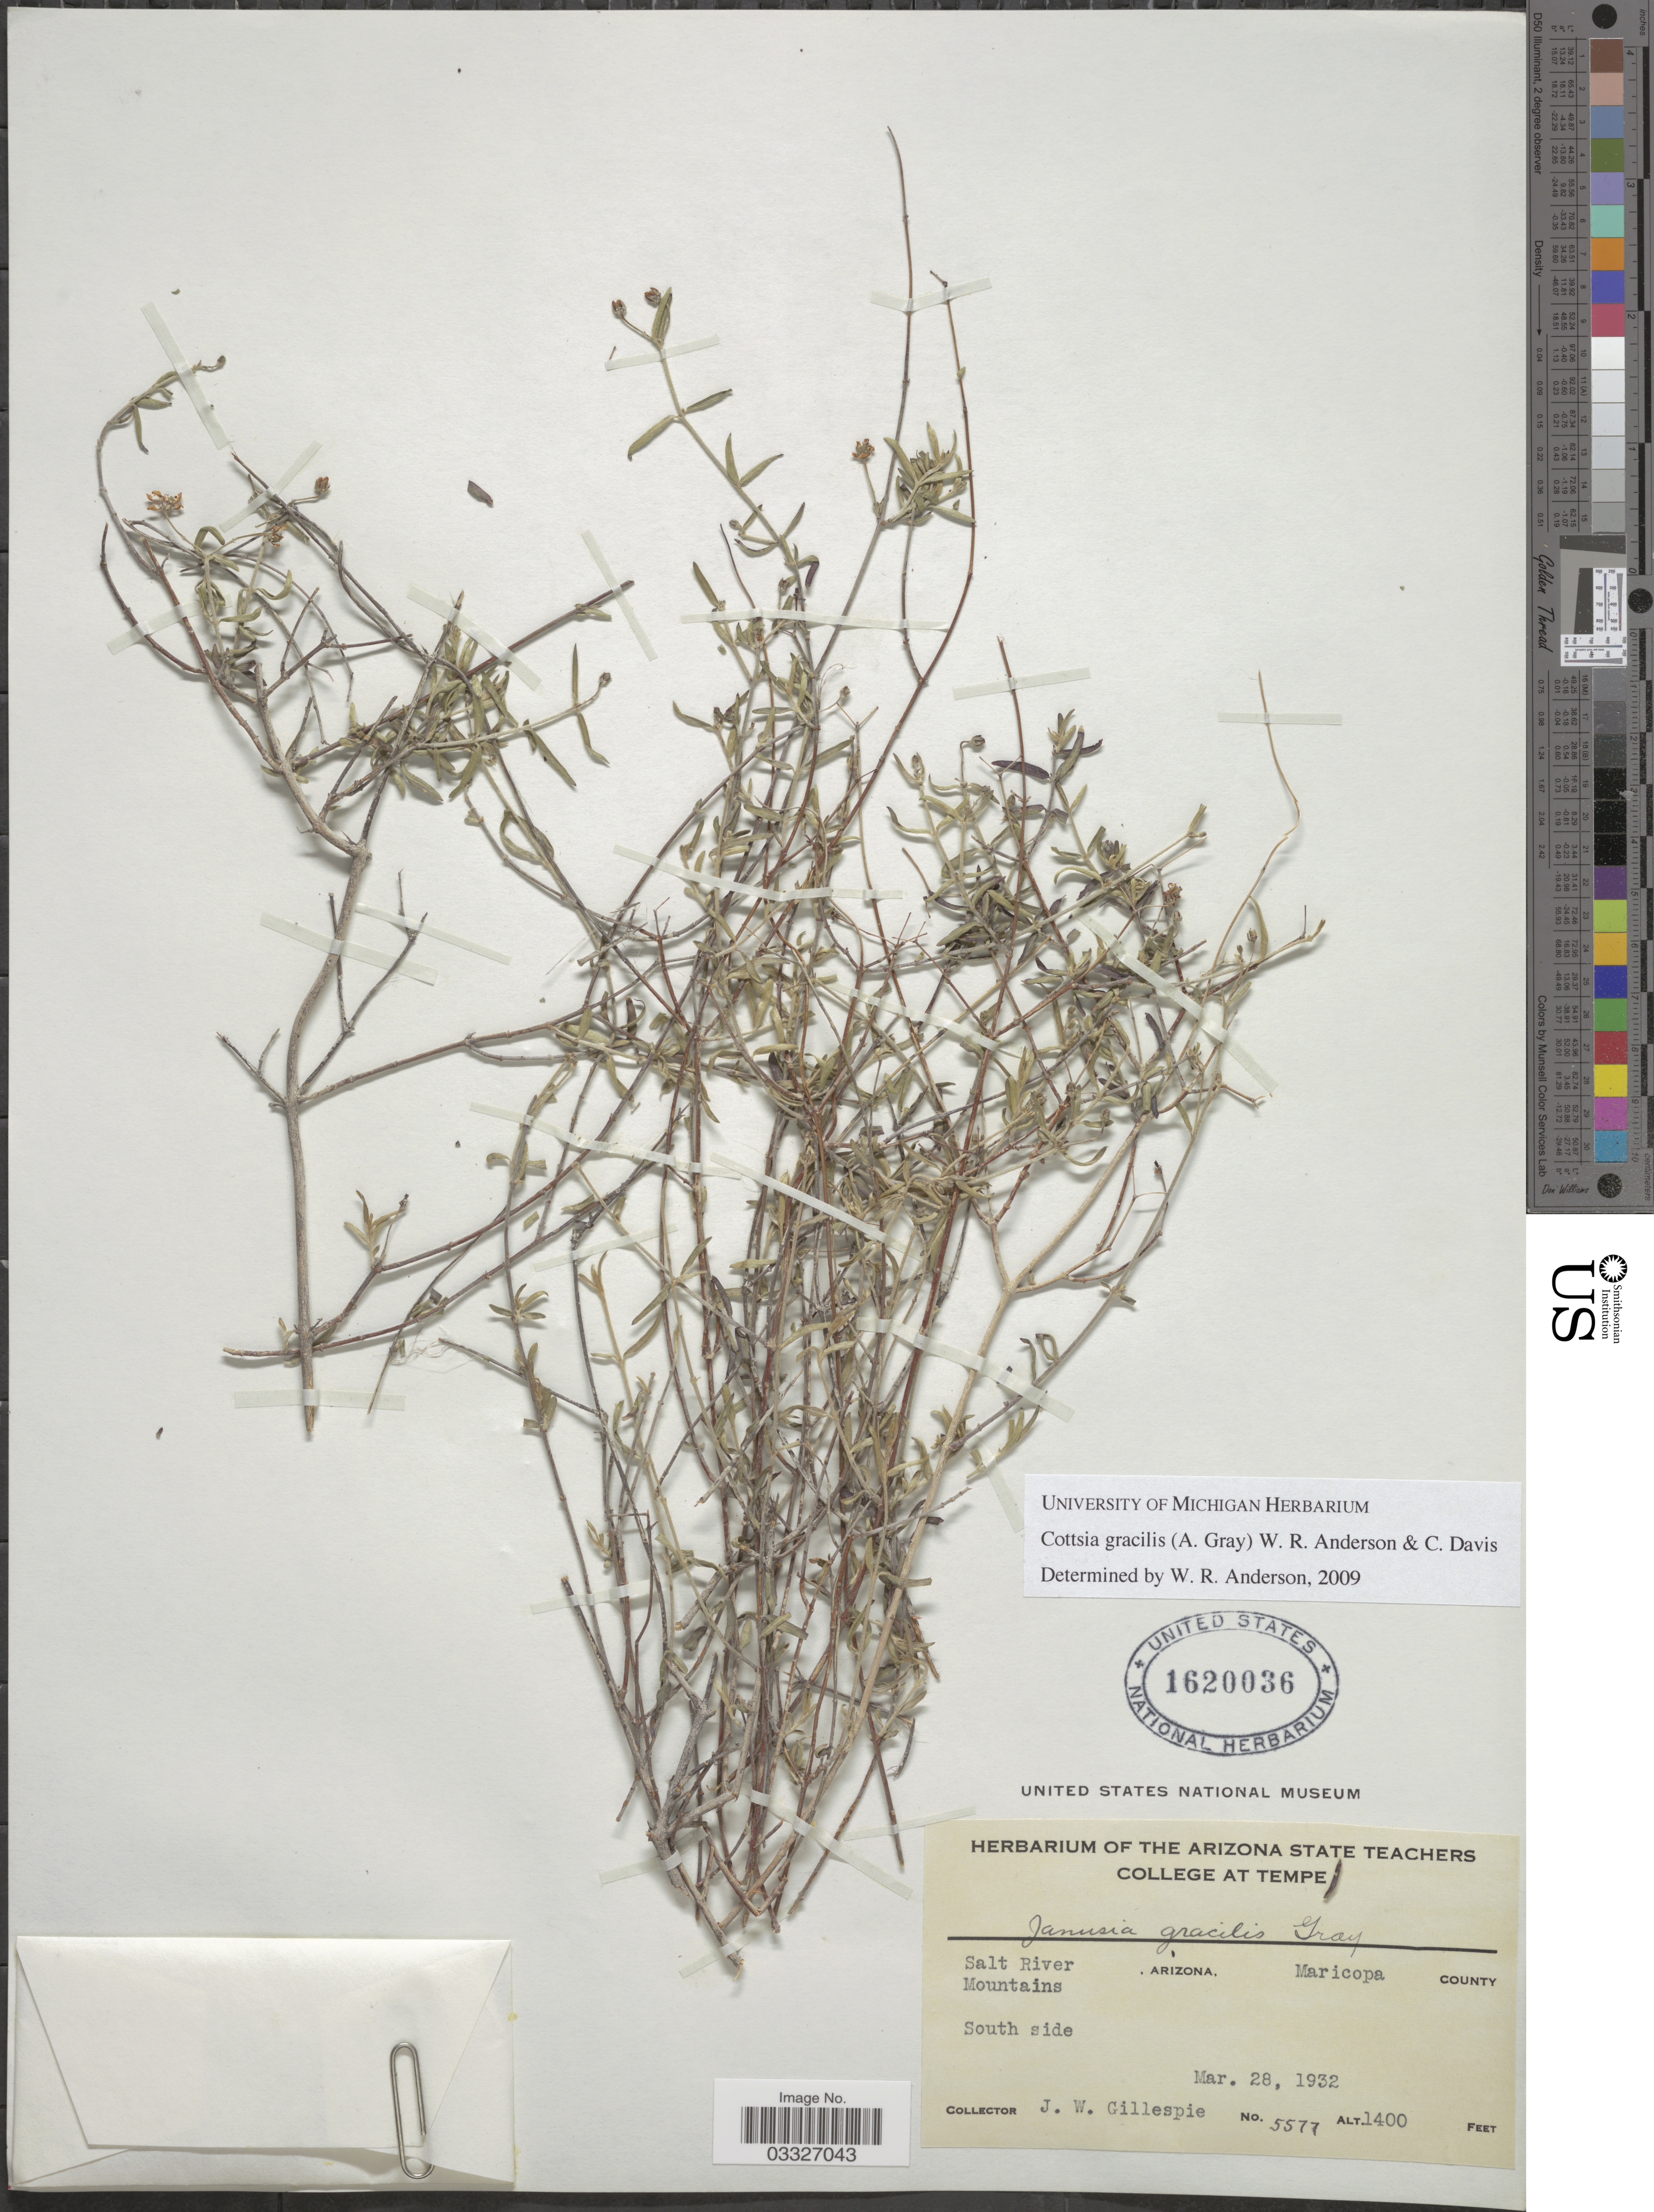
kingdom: Plantae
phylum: Tracheophyta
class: Magnoliopsida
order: Malpighiales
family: Malpighiaceae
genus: Cottsia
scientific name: Cottsia gracilis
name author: (A. Gray) W.R. Anderson & C. Davis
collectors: J. W. Gillespie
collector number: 5577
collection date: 1932-03-28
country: United States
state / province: Arizona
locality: Salt River Mountains. Maricopa County. South side.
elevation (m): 427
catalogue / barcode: US 1620036